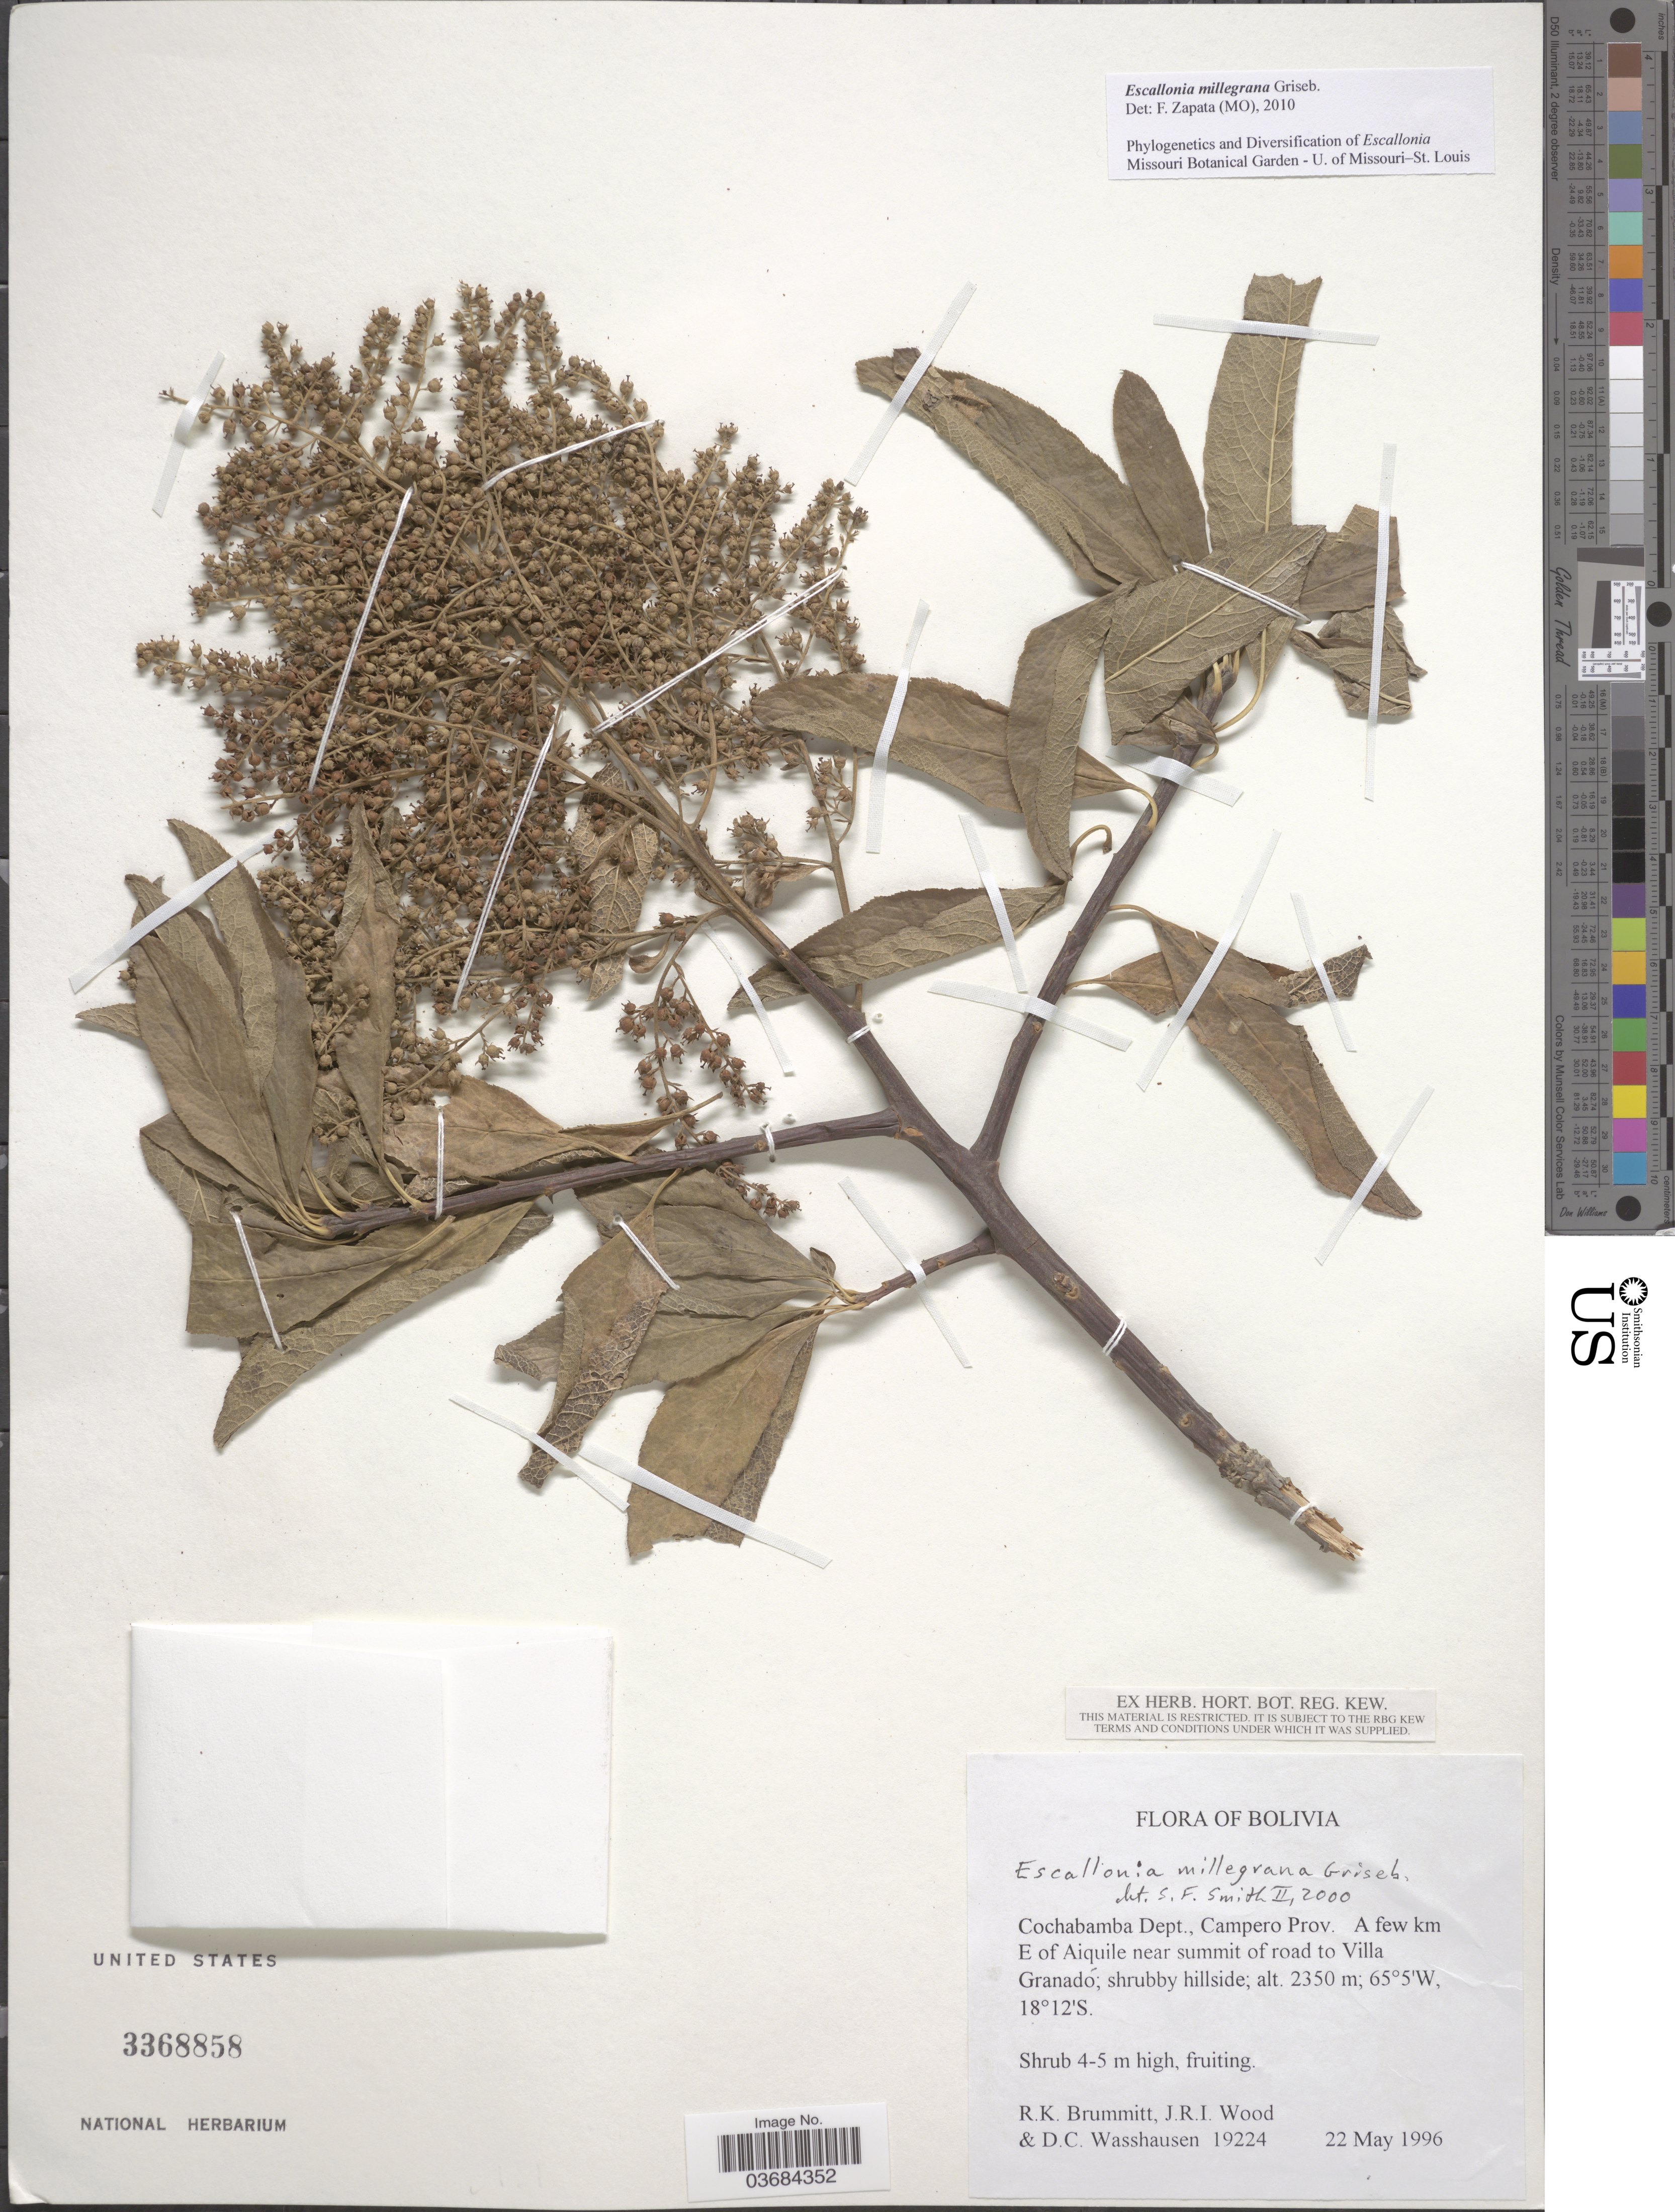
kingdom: Plantae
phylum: Tracheophyta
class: Magnoliopsida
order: Escalloniales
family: Escalloniaceae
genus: Escallonia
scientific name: Escallonia millegrana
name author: Griseb.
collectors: R. K. Brummitt, J. R. I. Wood & D. C. Wasshausen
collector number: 19224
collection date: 1996-05-22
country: Bolivia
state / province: Cochabamba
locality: Cochabamba Dept., Campero Prov. A few km E of Aiquile near summit of road to Villa Granadó; shrubby hillside.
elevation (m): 2350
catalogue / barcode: US 3368858